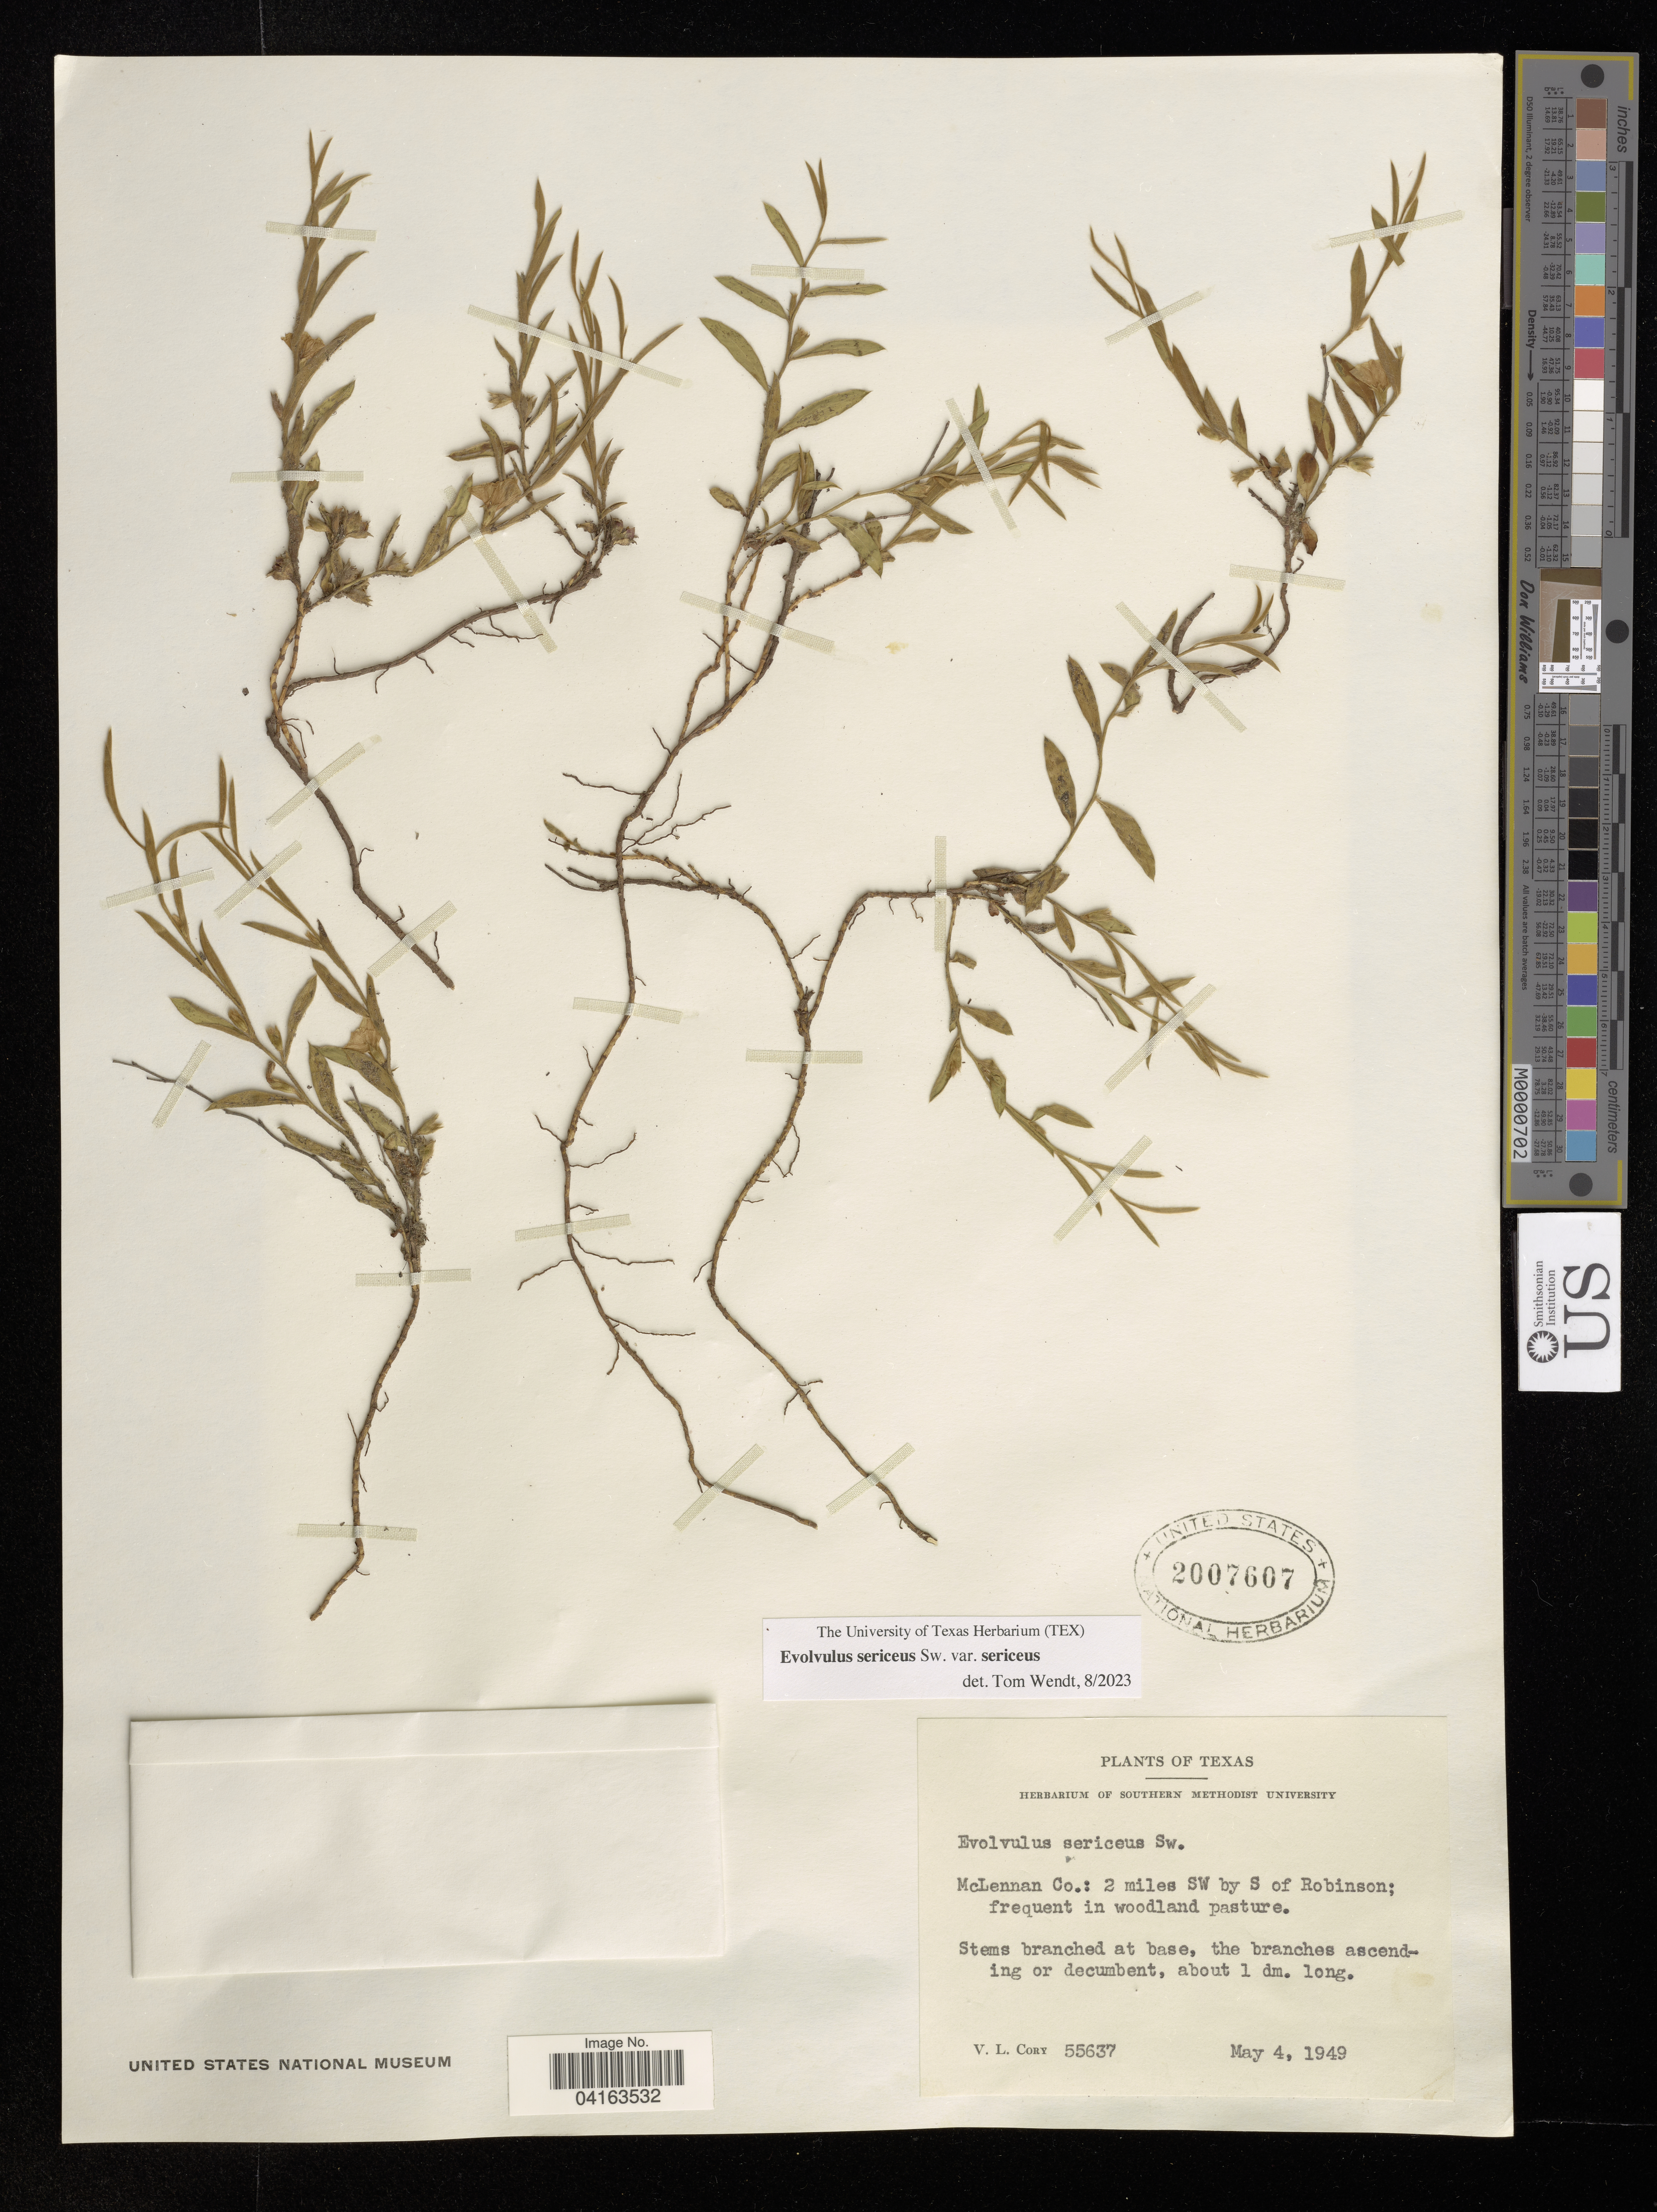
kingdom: Plantae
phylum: Tracheophyta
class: Magnoliopsida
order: Solanales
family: Convolvulaceae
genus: Evolvulus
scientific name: Evolvulus sericeus var. sericeus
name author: Sw.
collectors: V. Cory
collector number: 55637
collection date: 1949-05-04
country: United States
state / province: Texas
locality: McLennan Co.: 2 miles SW by S of Robinson.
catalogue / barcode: US 2007607